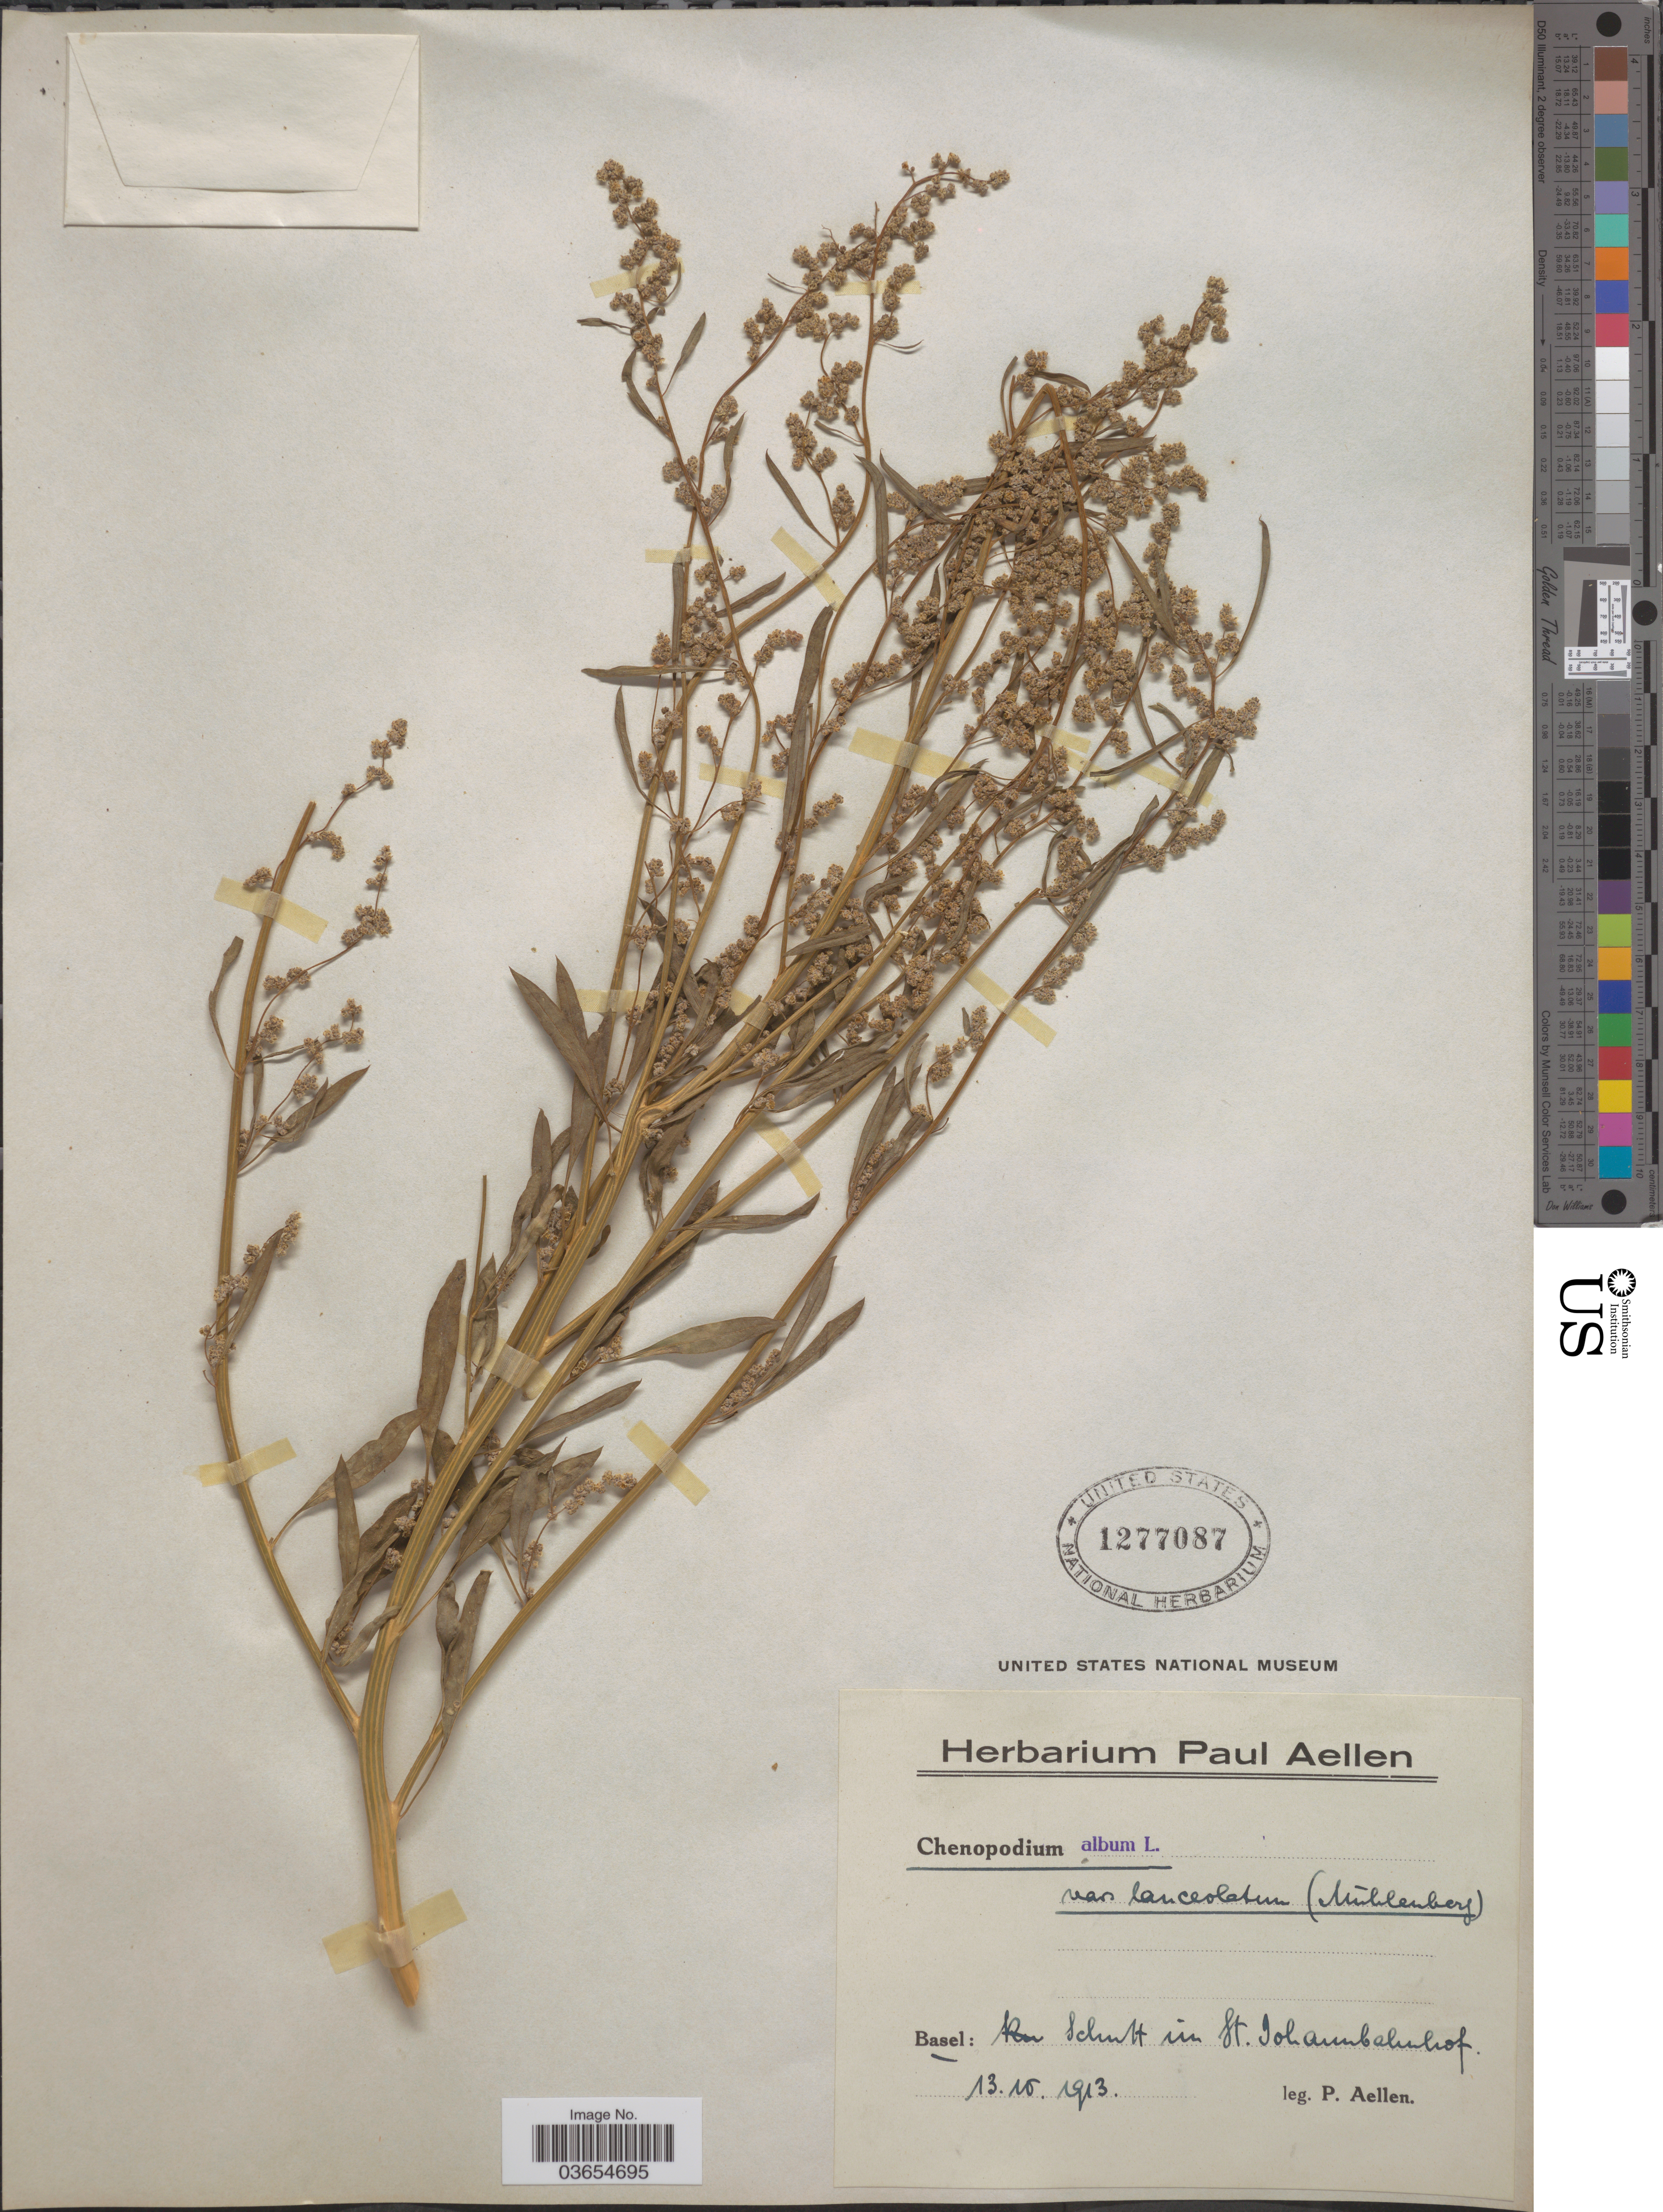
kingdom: Plantae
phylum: Tracheophyta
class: Magnoliopsida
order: Caryophyllales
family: Amaranthaceae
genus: Chenopodium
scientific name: Chenopodium album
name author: L.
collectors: P. Aellen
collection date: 1913-10-13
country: Switzerland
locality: Basel: Schutt im St. Johannbahnhof.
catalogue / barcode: US 1277087